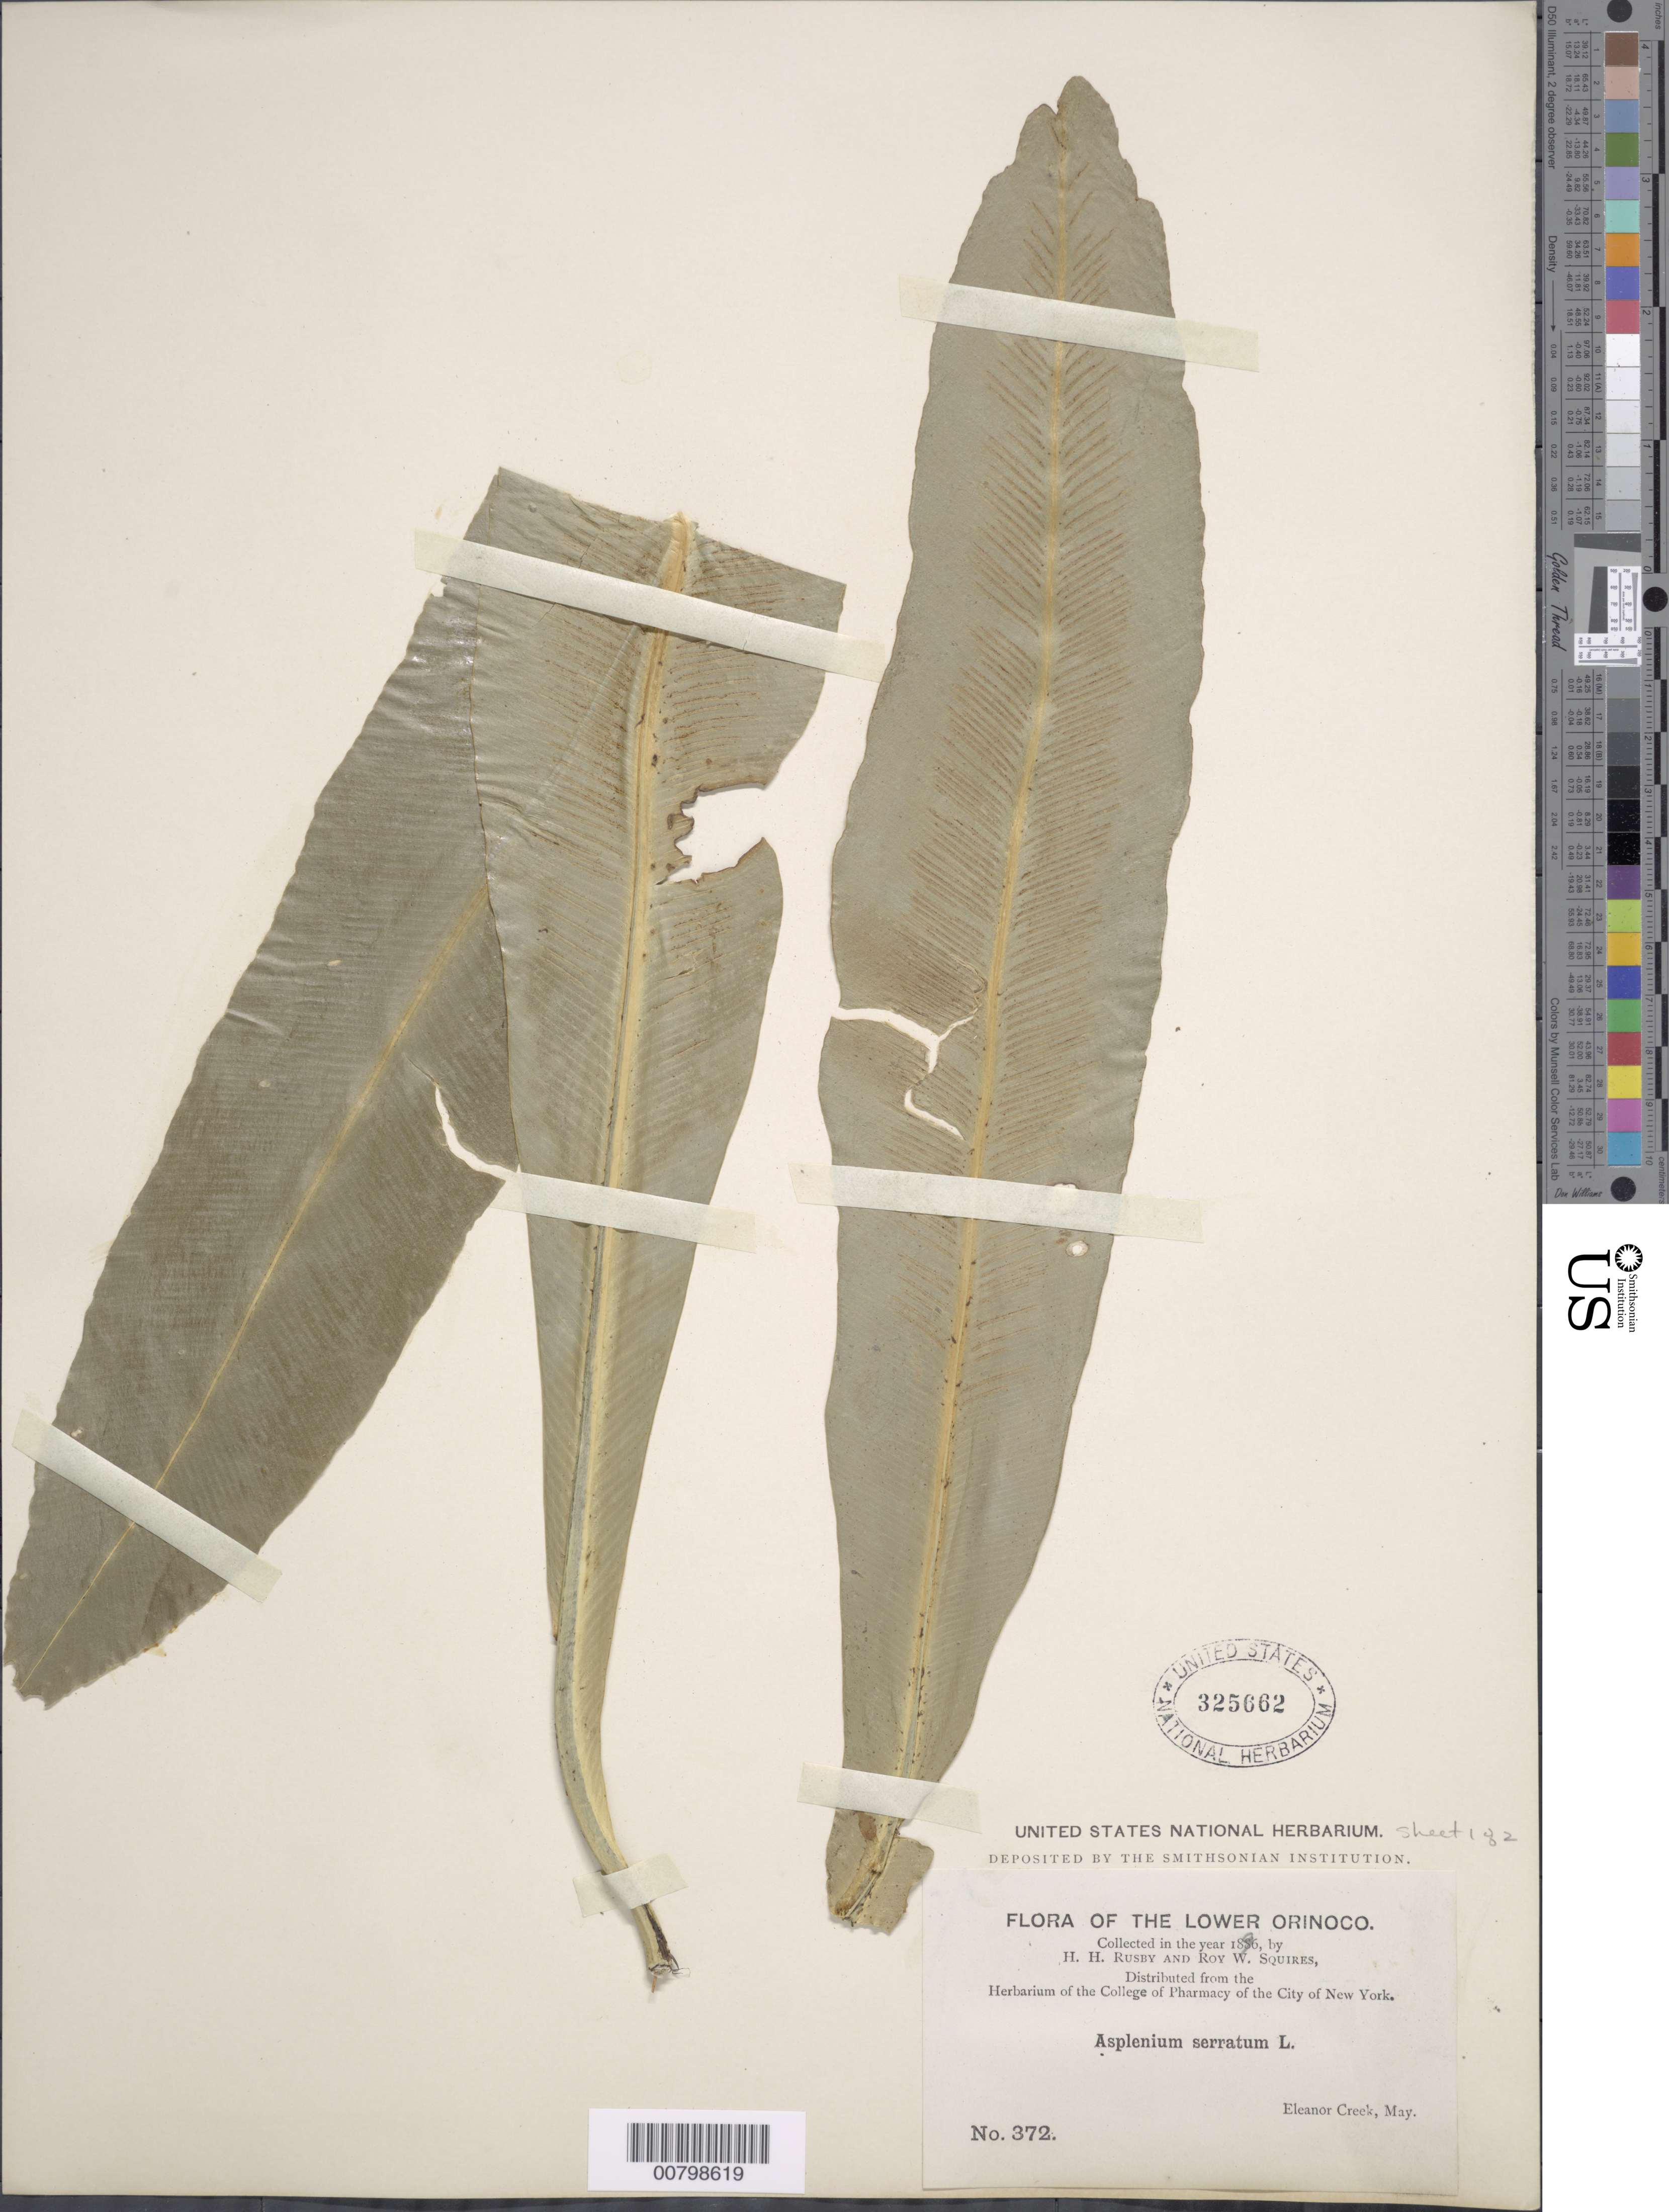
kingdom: Plantae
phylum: Tracheophyta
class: Polypodiopsida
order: Polypodiales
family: Aspleniaceae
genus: Asplenium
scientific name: Asplenium serratum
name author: L.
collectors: H. H. Rusby & R. Squires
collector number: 372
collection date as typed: May 1896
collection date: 1896-05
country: Venezuela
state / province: Delta Amacuro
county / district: Antonio Díaz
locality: Lower Orinoco, Eleanor Creek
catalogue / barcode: US 325662